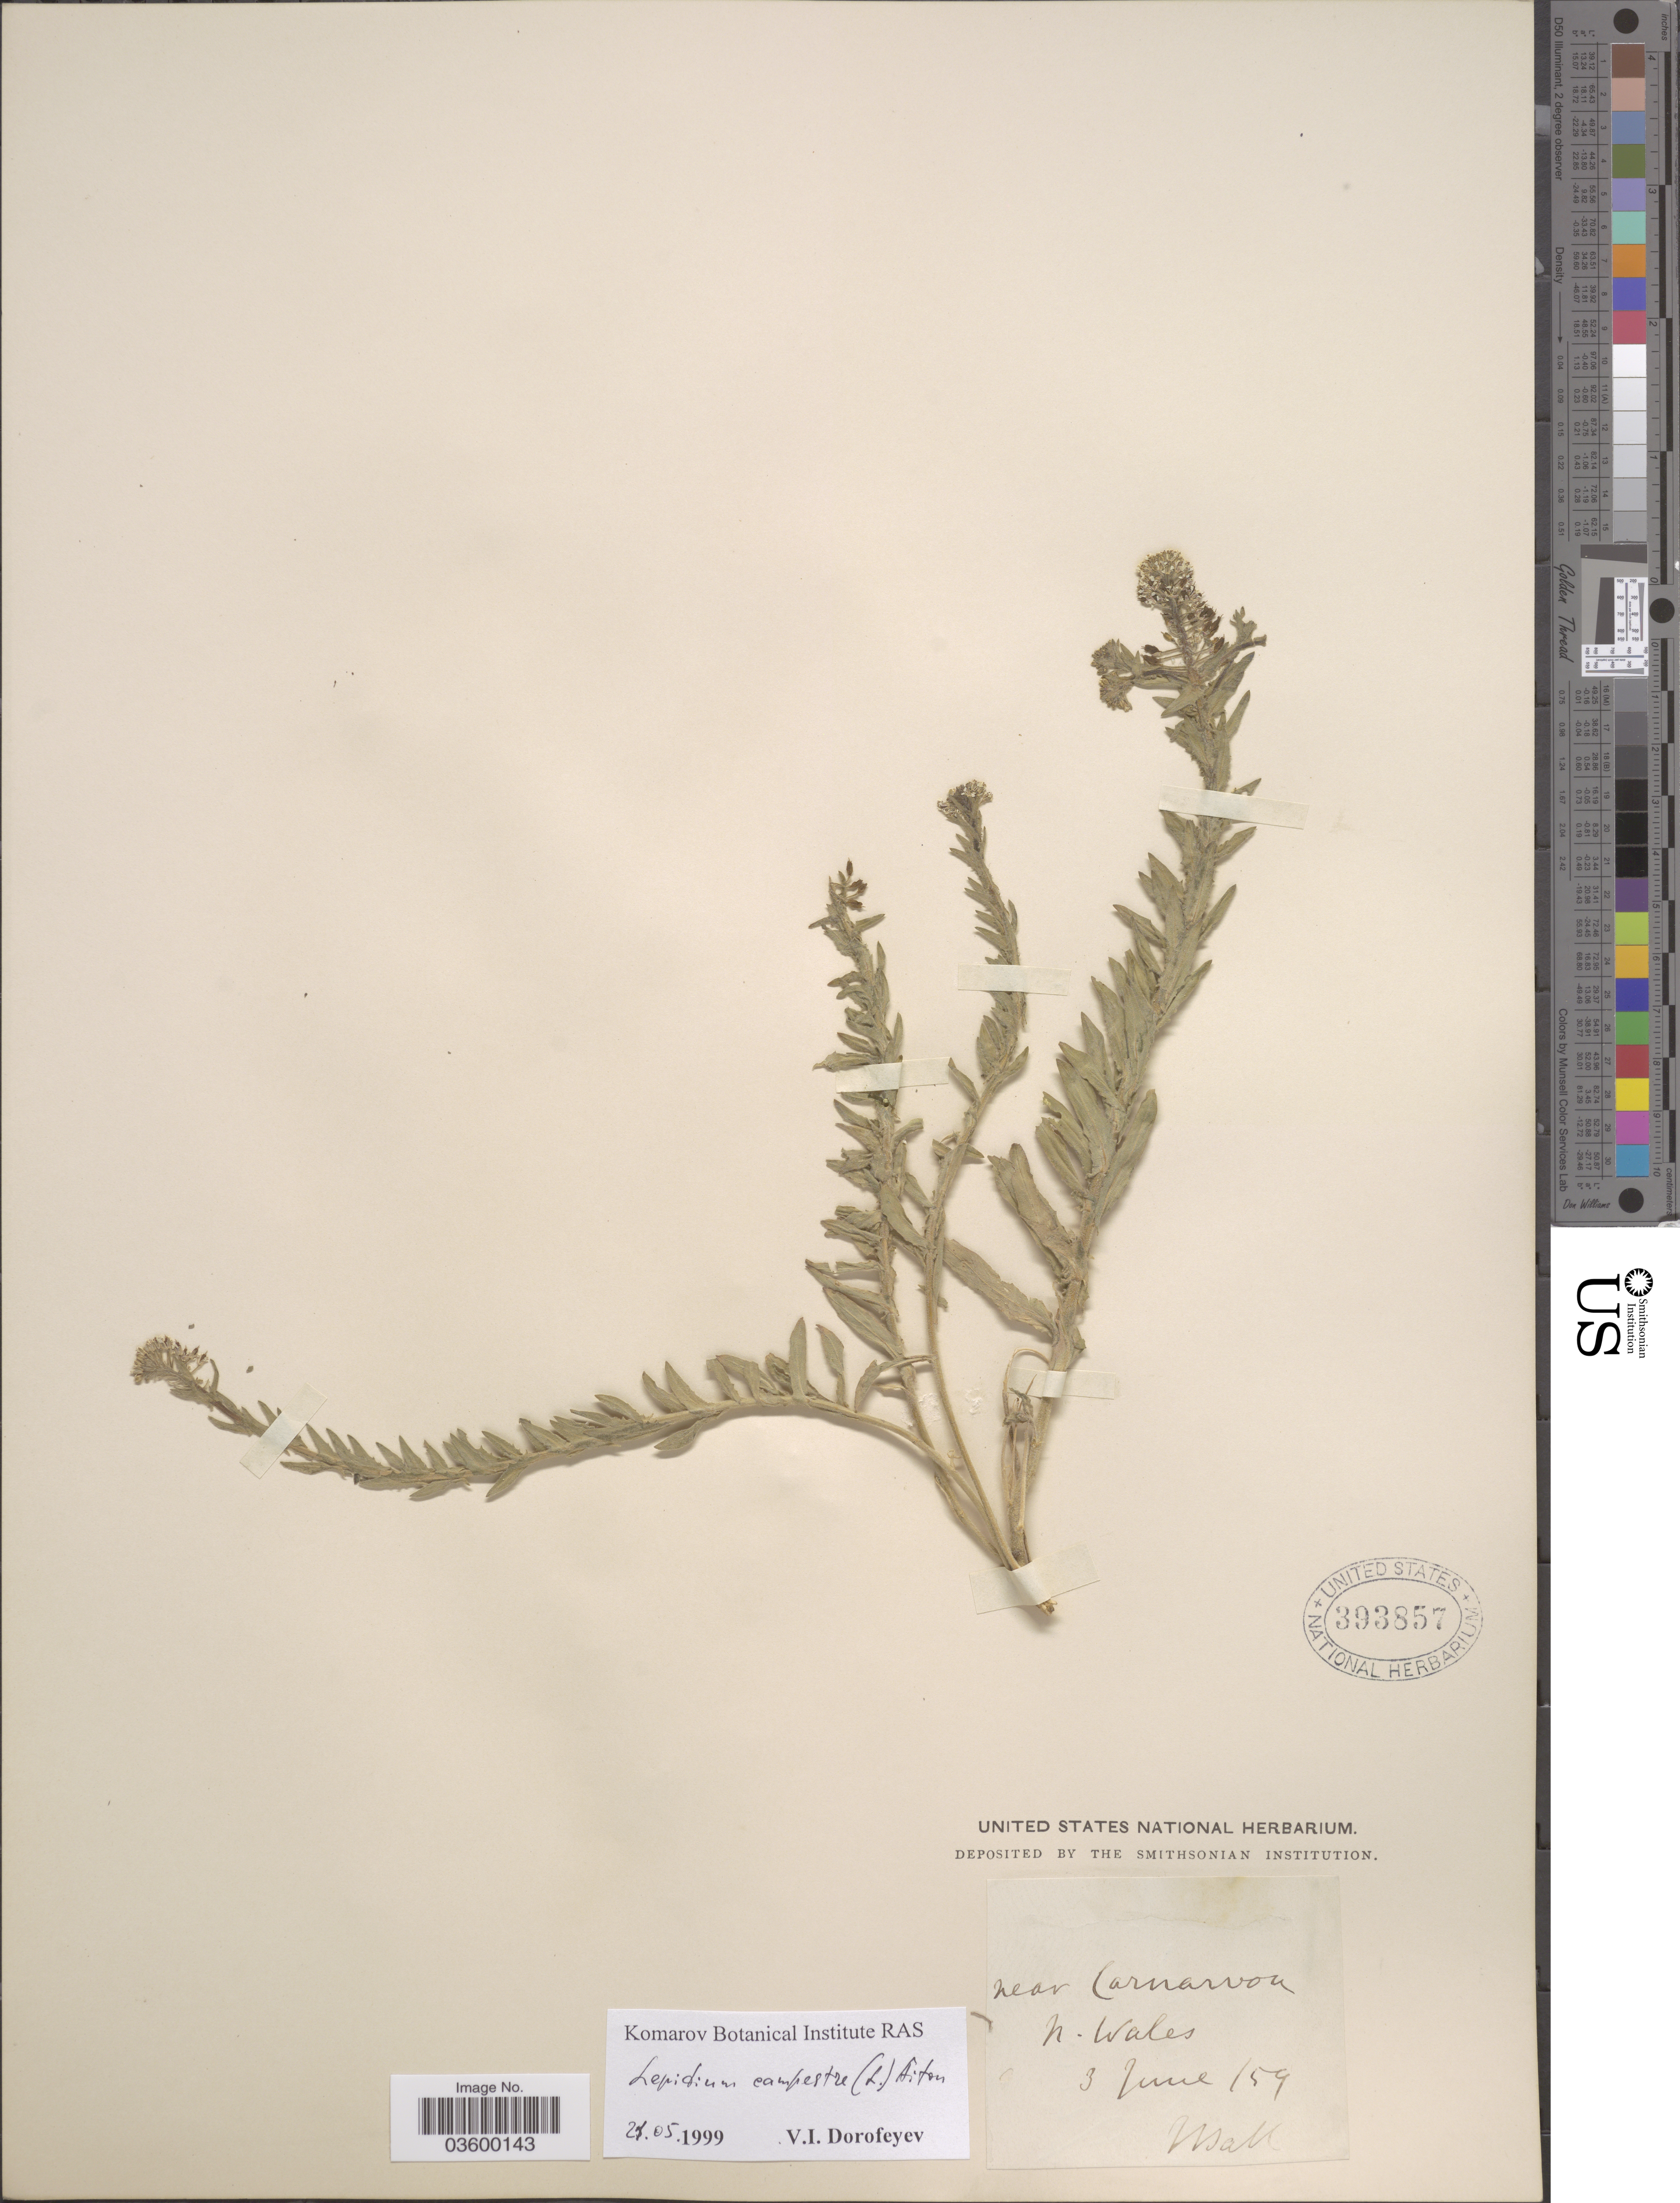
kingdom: Plantae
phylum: Tracheophyta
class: Magnoliopsida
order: Brassicales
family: Brassicaceae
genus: Lepidium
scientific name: Lepidium campestre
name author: (L.) W.T. Aiton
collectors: J. Ball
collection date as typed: Transcribed d/m/y: 3/6/59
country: United Kingdom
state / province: Wales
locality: N. Wales.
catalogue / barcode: US 393857